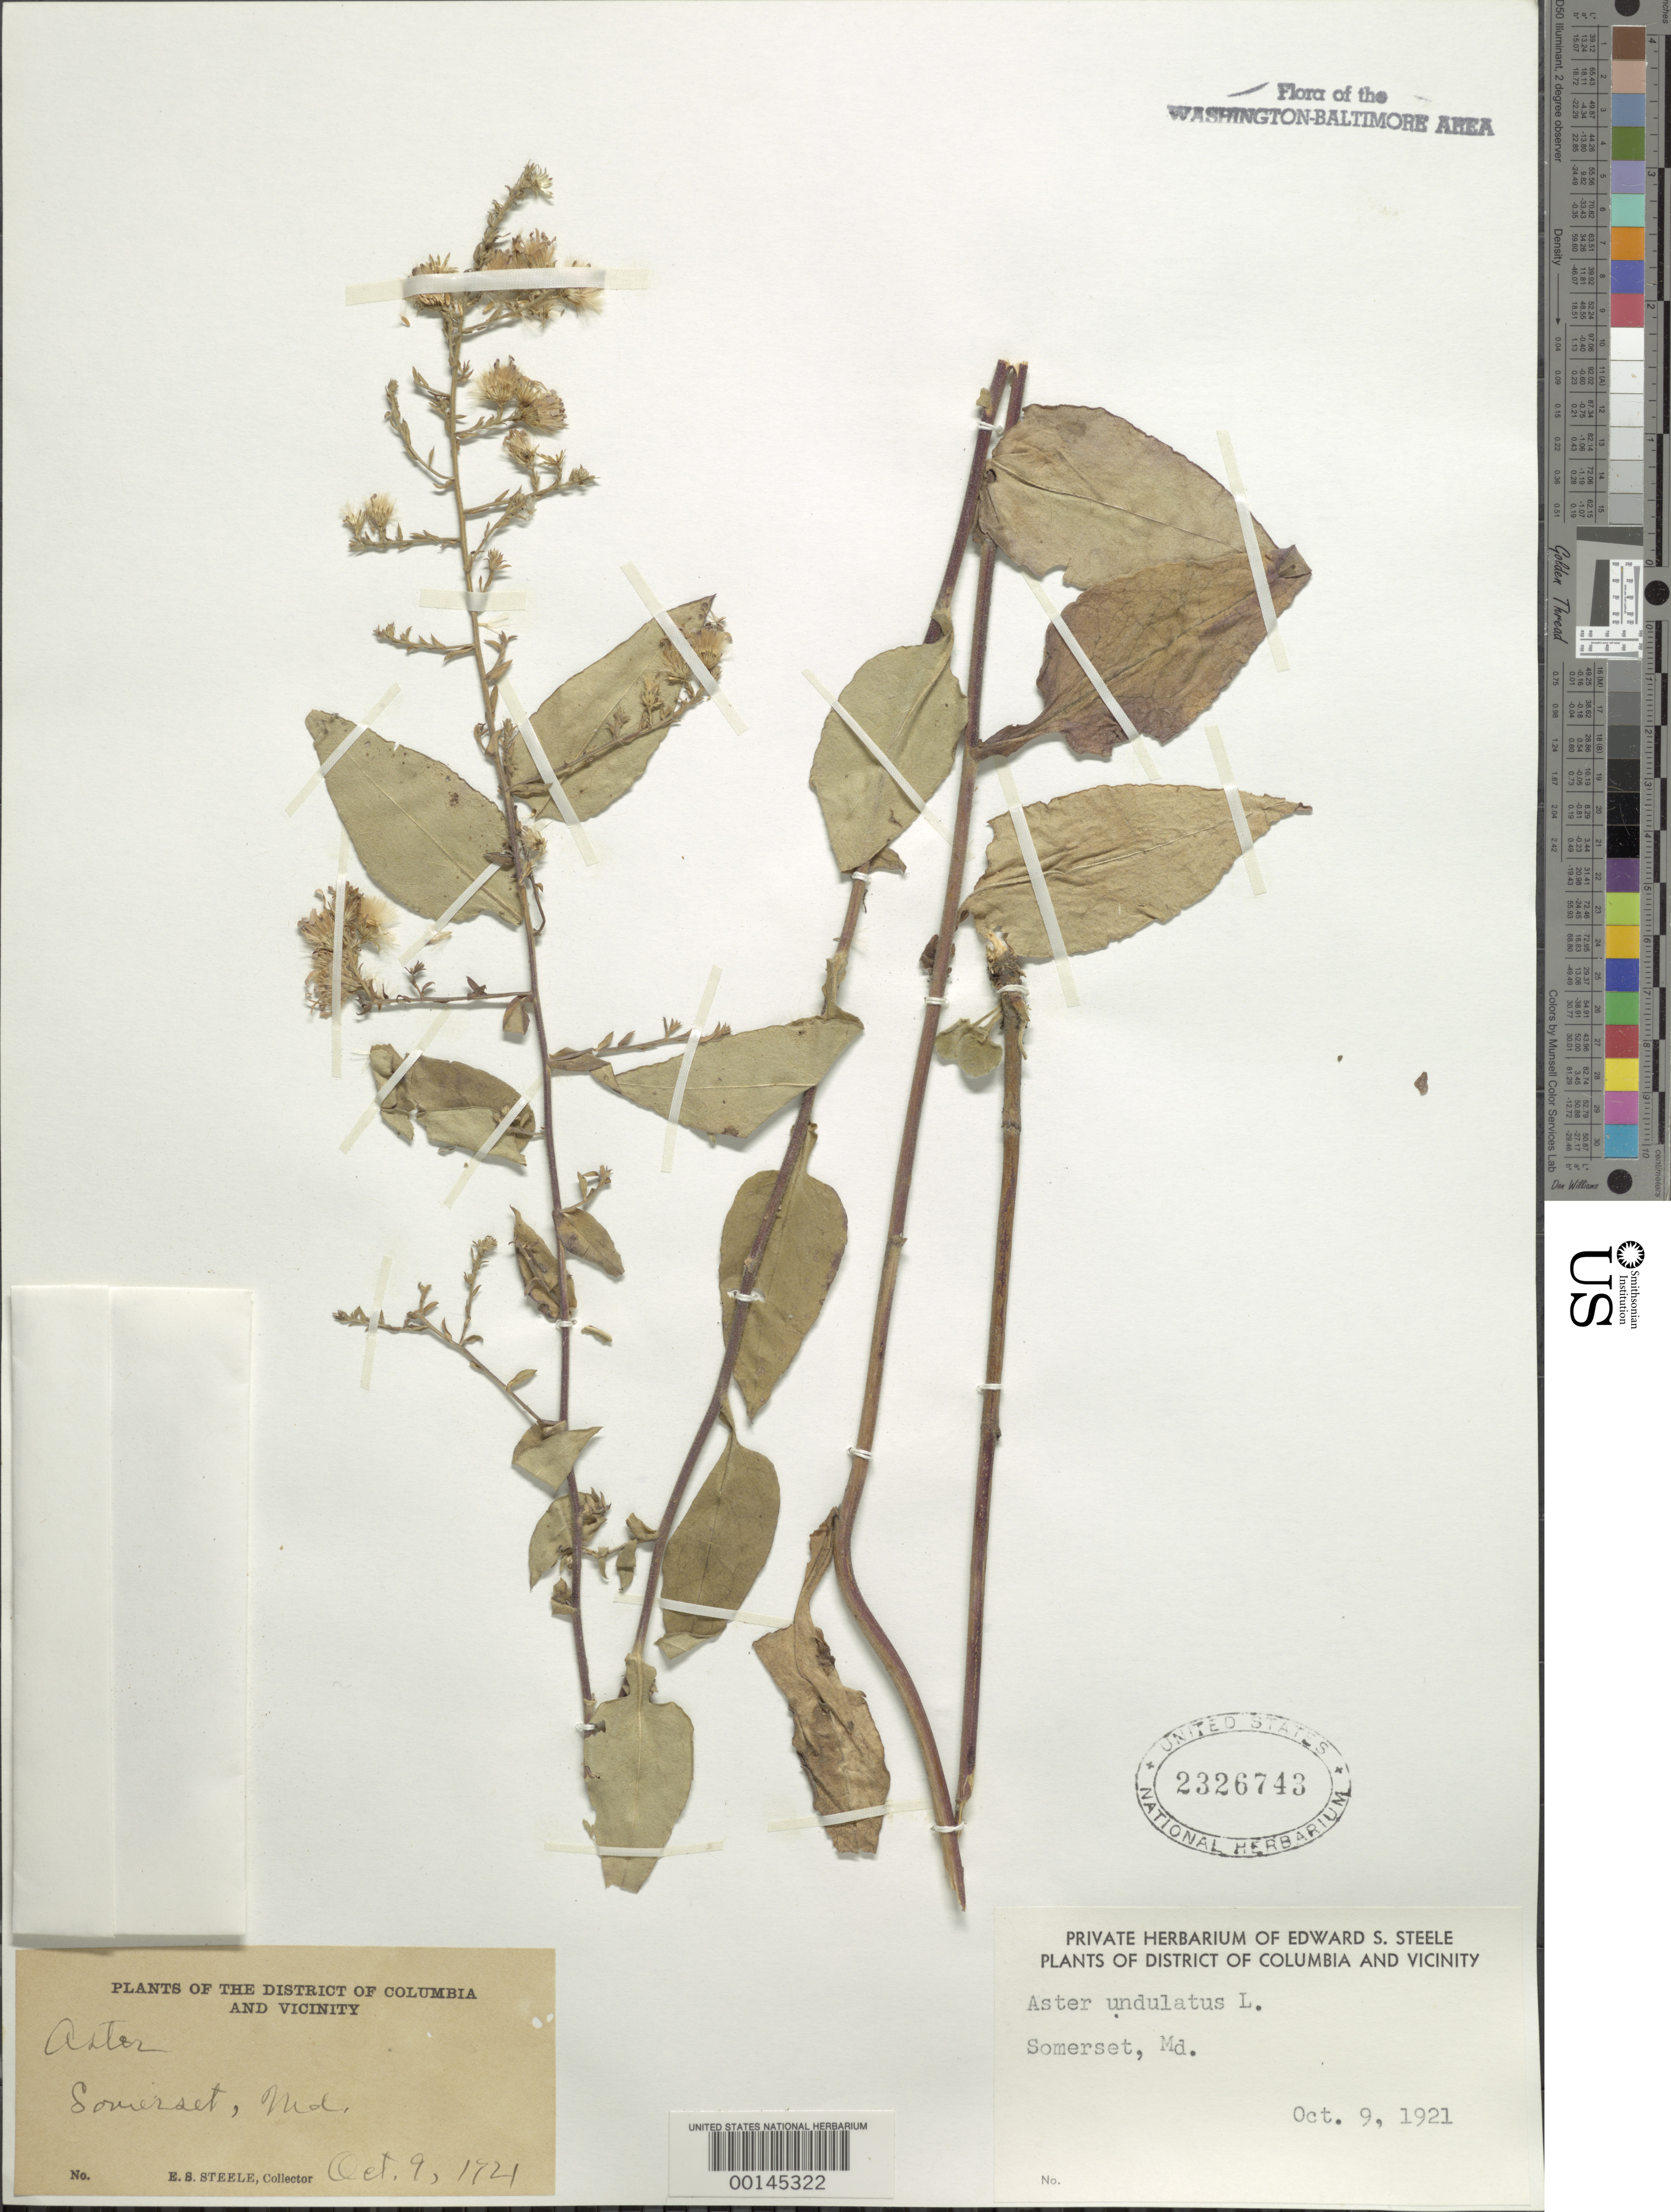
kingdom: Plantae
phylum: Tracheophyta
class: Magnoliopsida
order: Asterales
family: Asteraceae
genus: Symphyotrichum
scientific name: Symphyotrichum undulatum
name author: (L.) G.L. Nesom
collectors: E. Steele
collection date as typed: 09 Oct 1921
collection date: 1921-10-09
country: United States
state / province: Maryland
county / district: Montgomery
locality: Somerset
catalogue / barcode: US 2326743